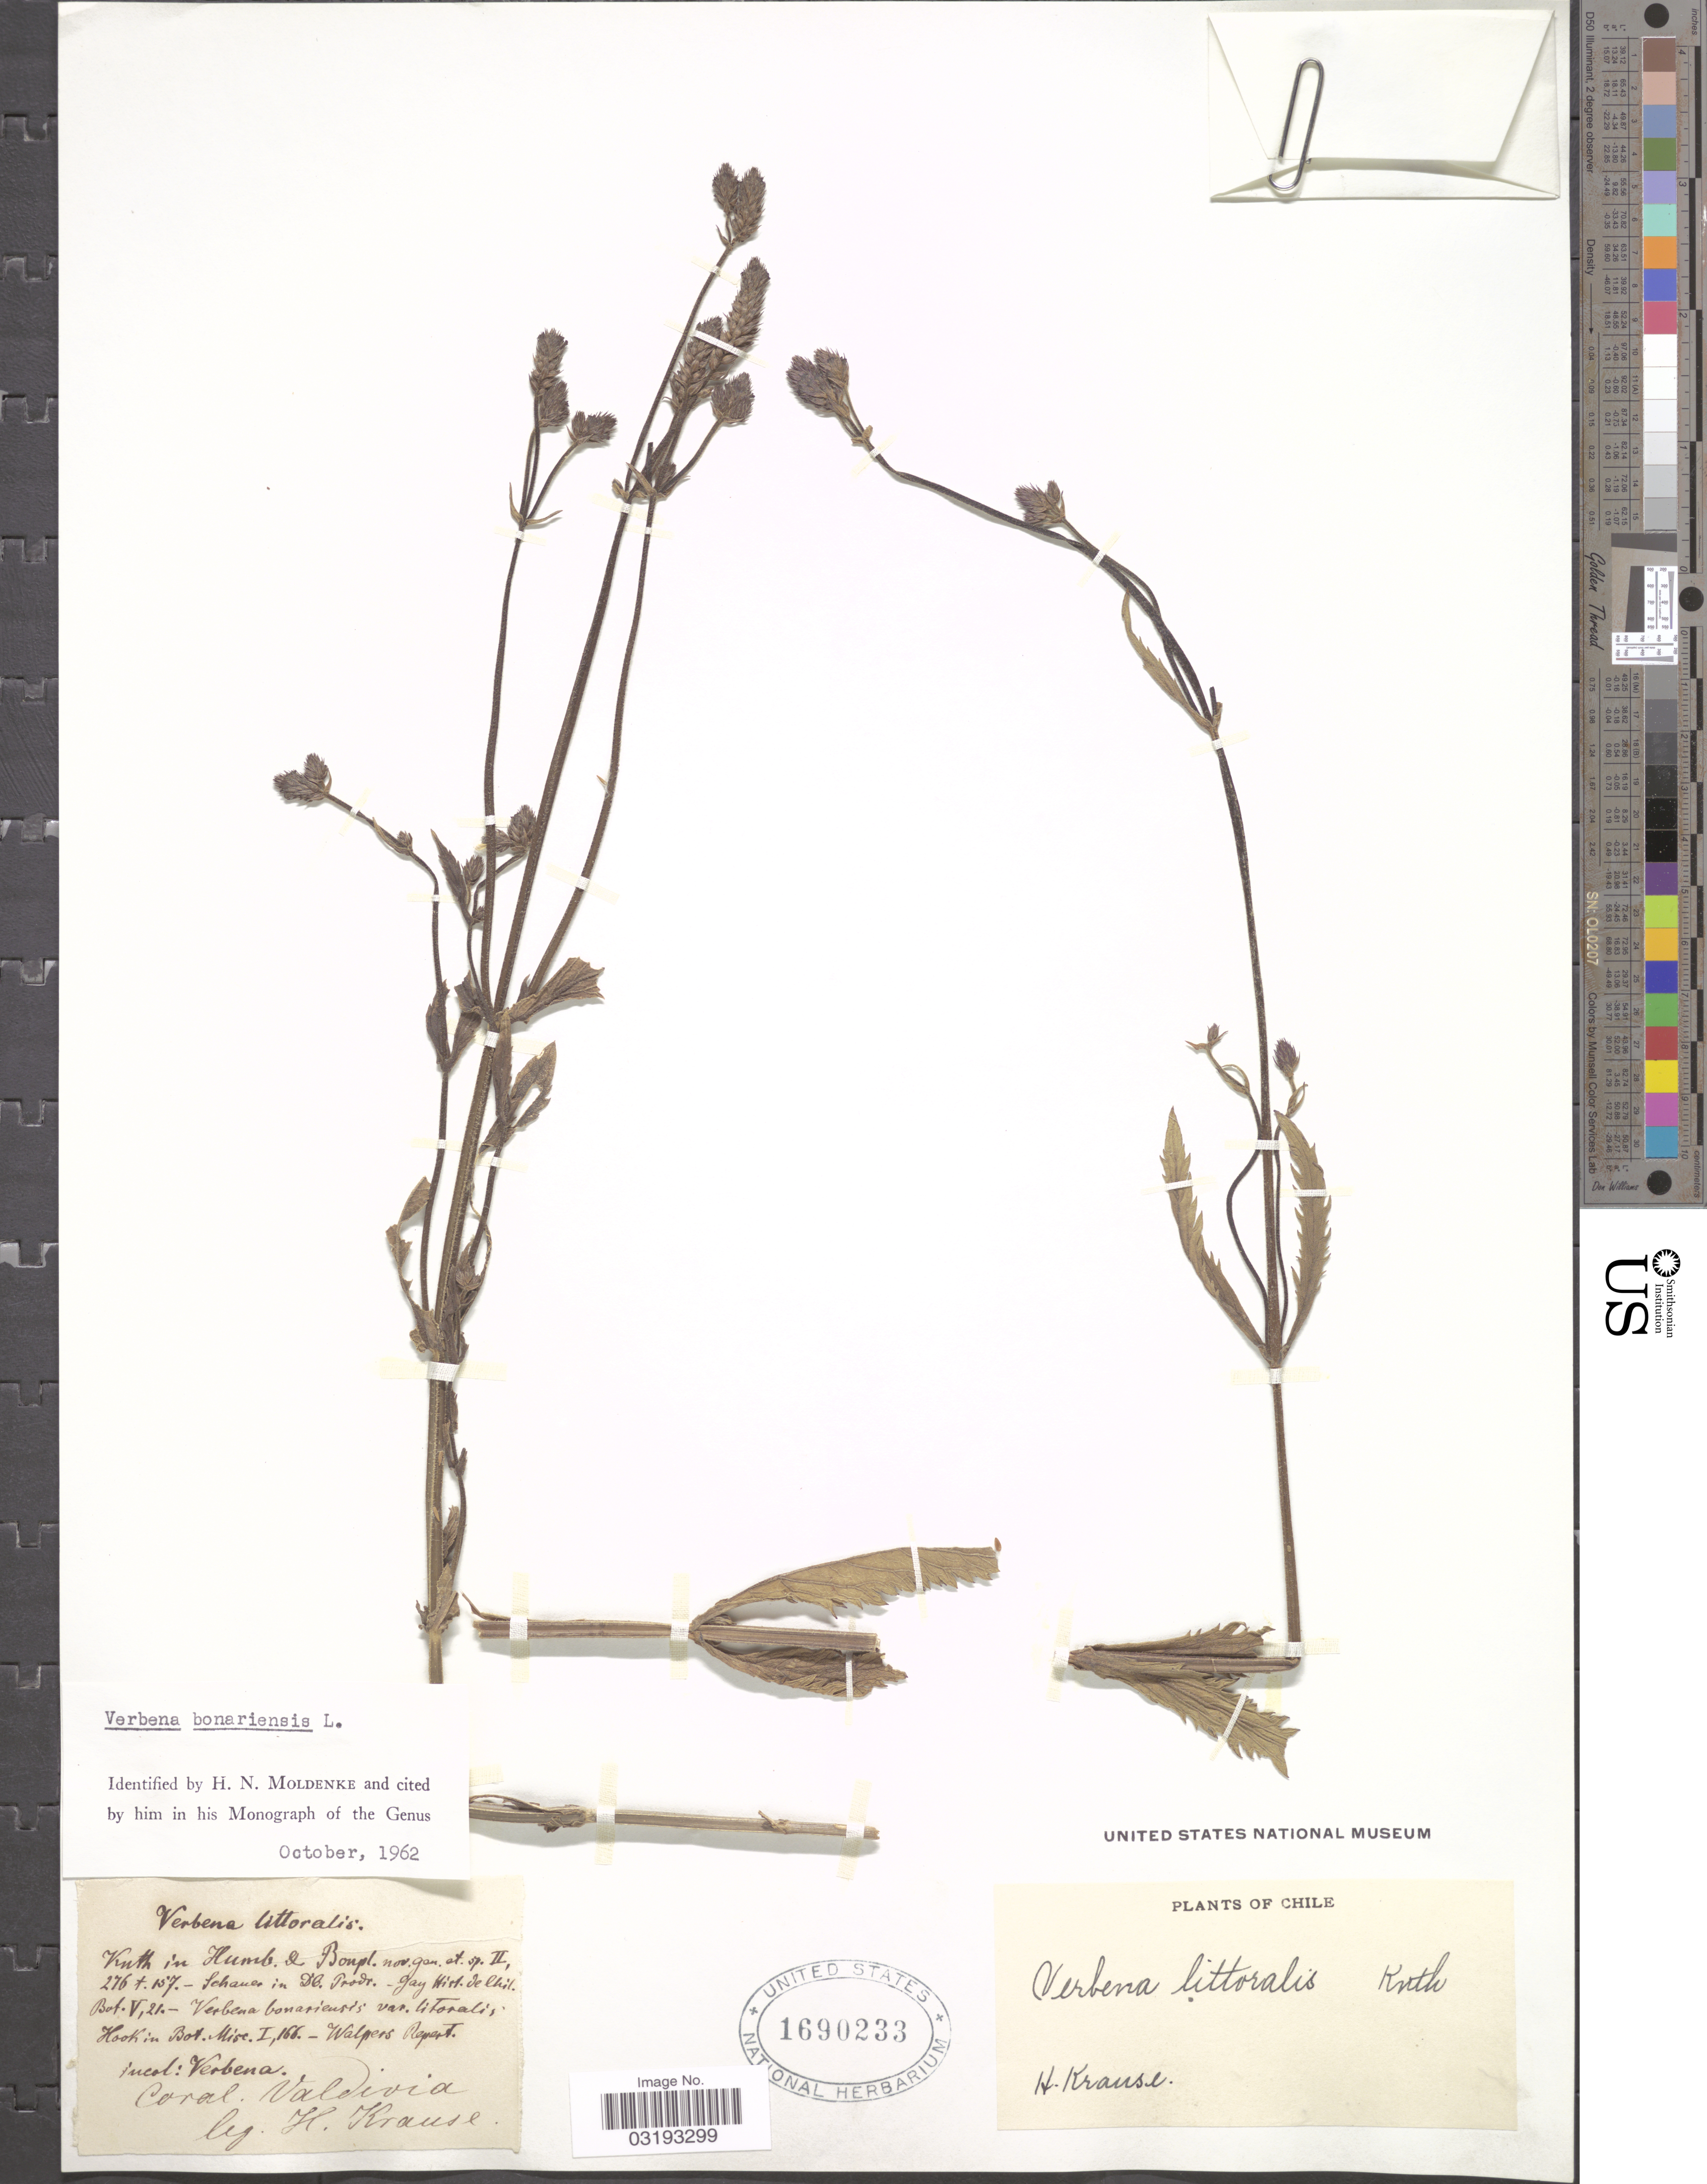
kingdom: Plantae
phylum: Tracheophyta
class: Magnoliopsida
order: Lamiales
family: Verbenaceae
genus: Verbena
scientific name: Verbena bonariensis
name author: L.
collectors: H. Krause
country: Chile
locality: Coral. Valdivia.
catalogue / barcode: US 1690233